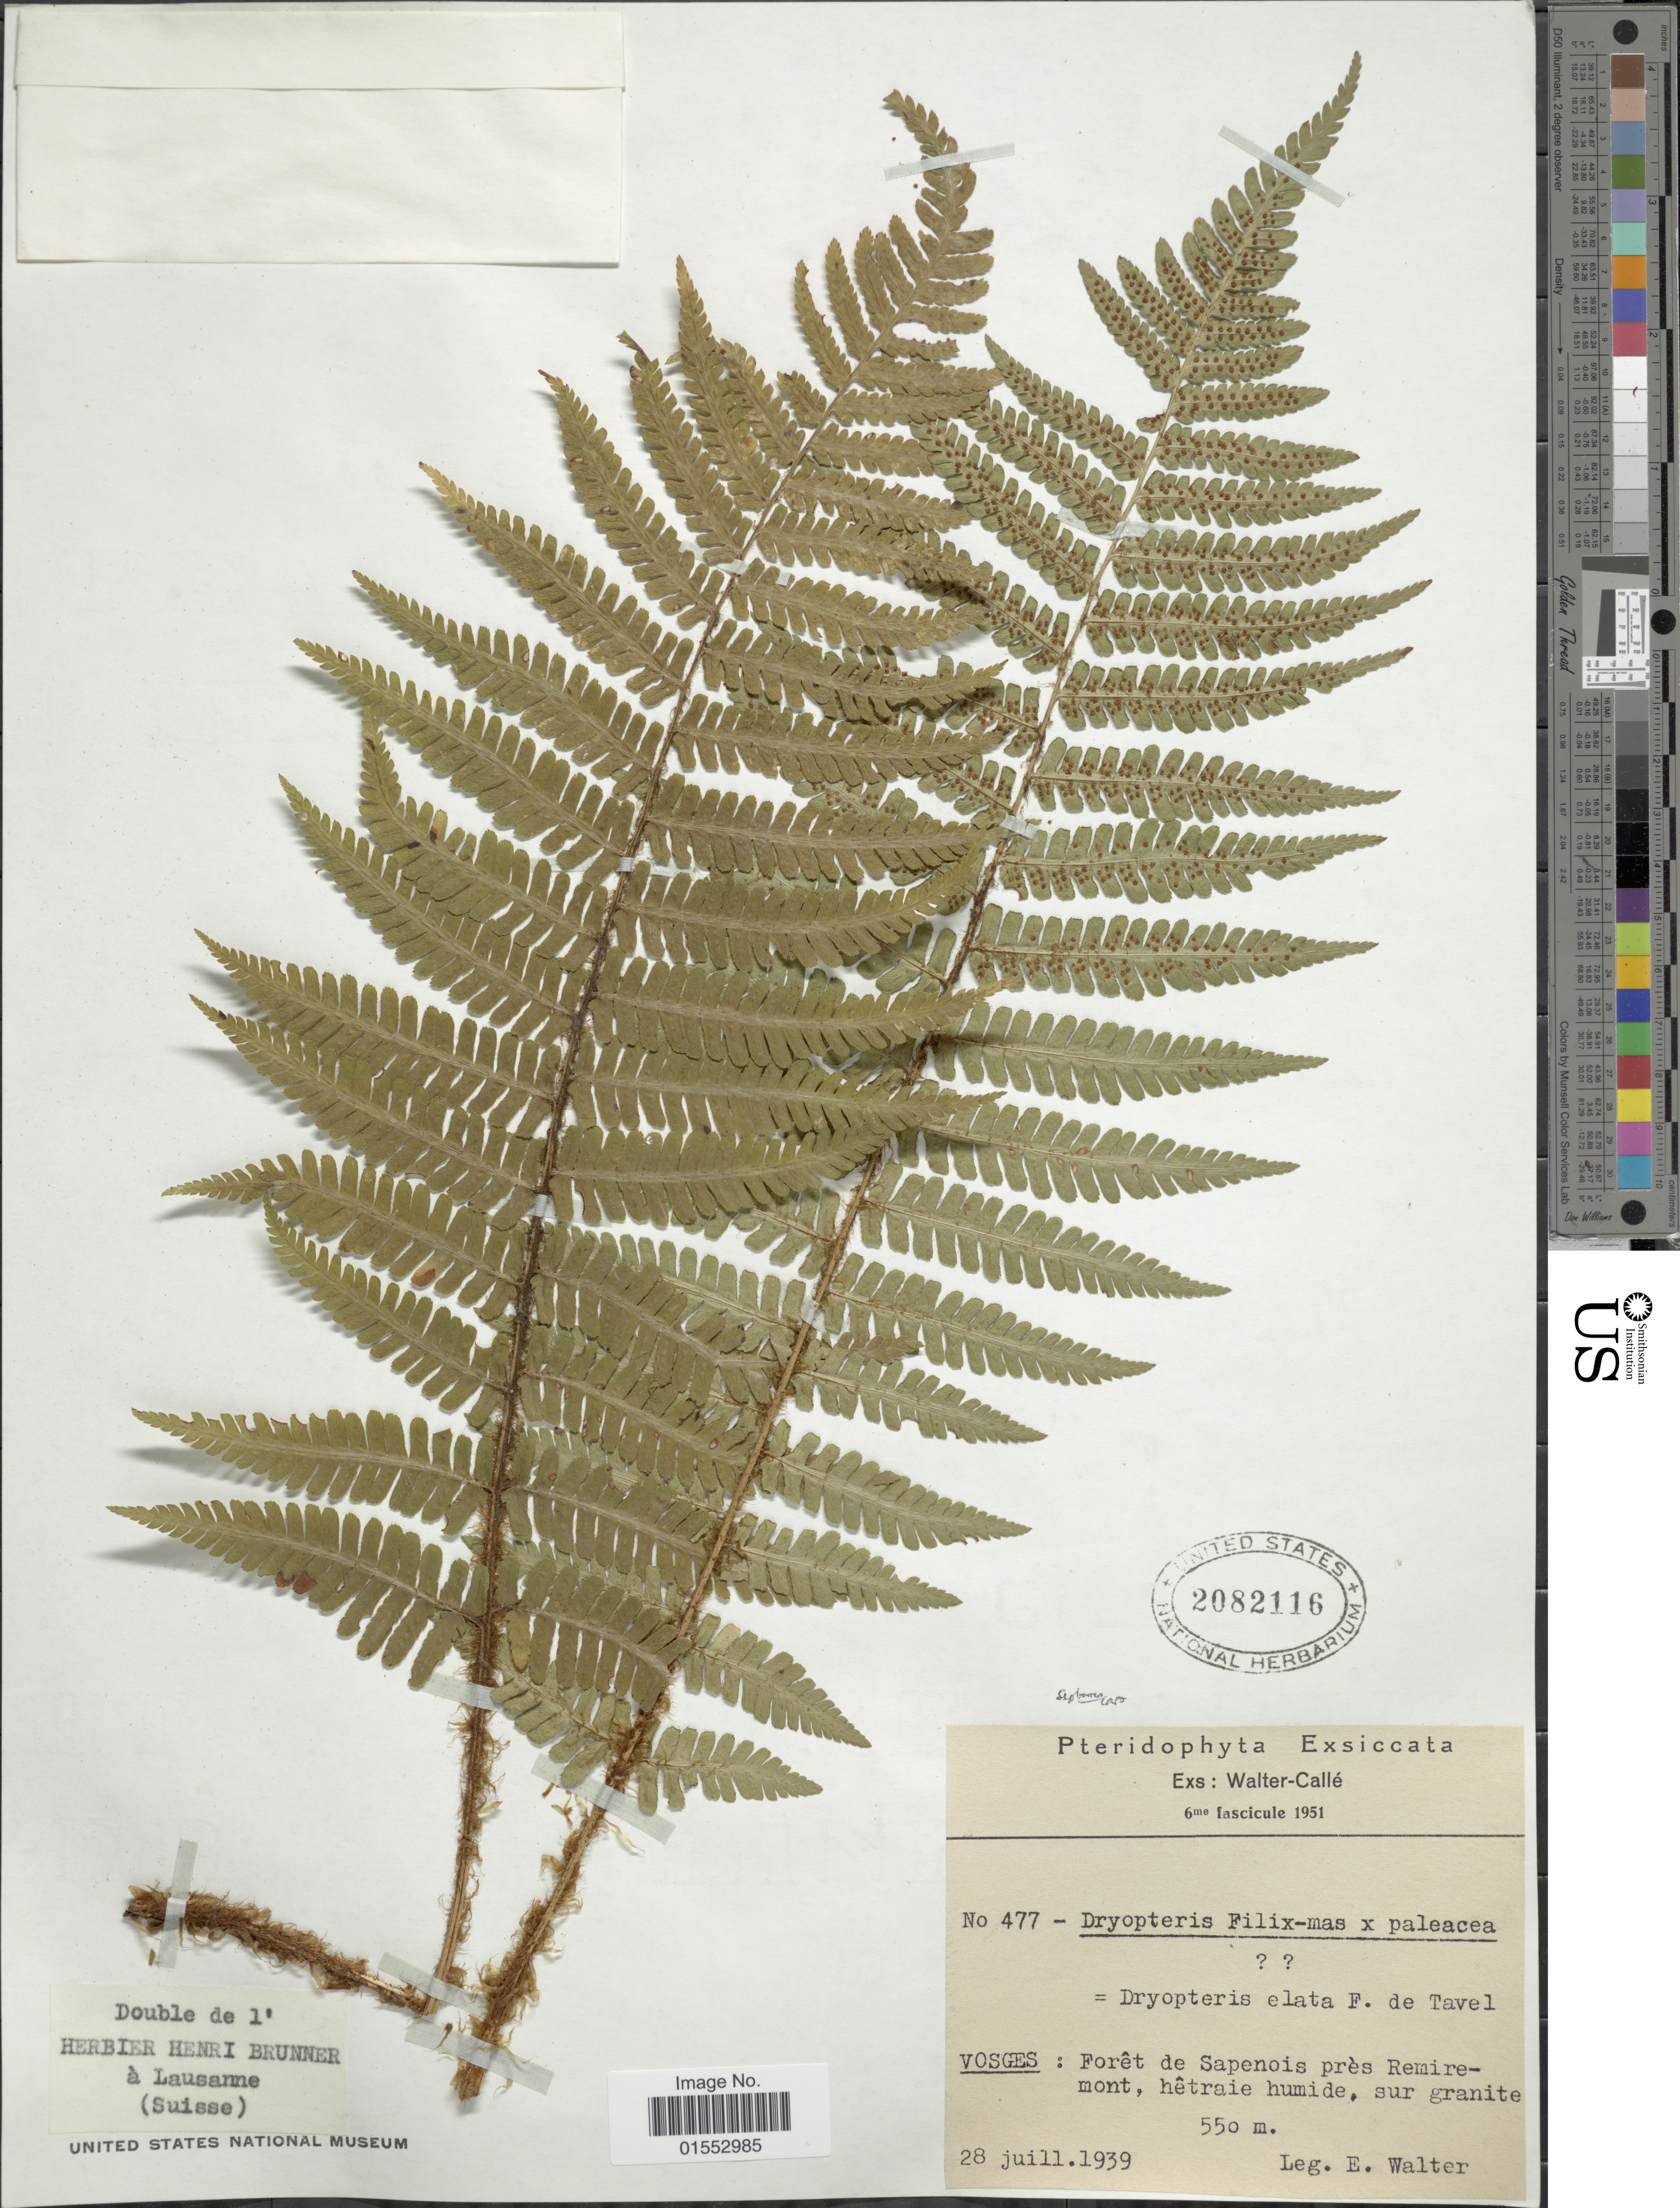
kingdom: Plantae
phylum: Tracheophyta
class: Polypodiopsida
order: Polypodiales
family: Dryopteridaceae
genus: Dryopteris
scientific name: Dryopteris affinis subsp. borreri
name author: (Newman) Fraser-Jenk.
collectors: E. Walter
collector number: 477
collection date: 1939-07-28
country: France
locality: Vosges: Foret de Sapenois pres Remiremont, hetraie humide, aur granite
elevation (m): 550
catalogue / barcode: US 2082116